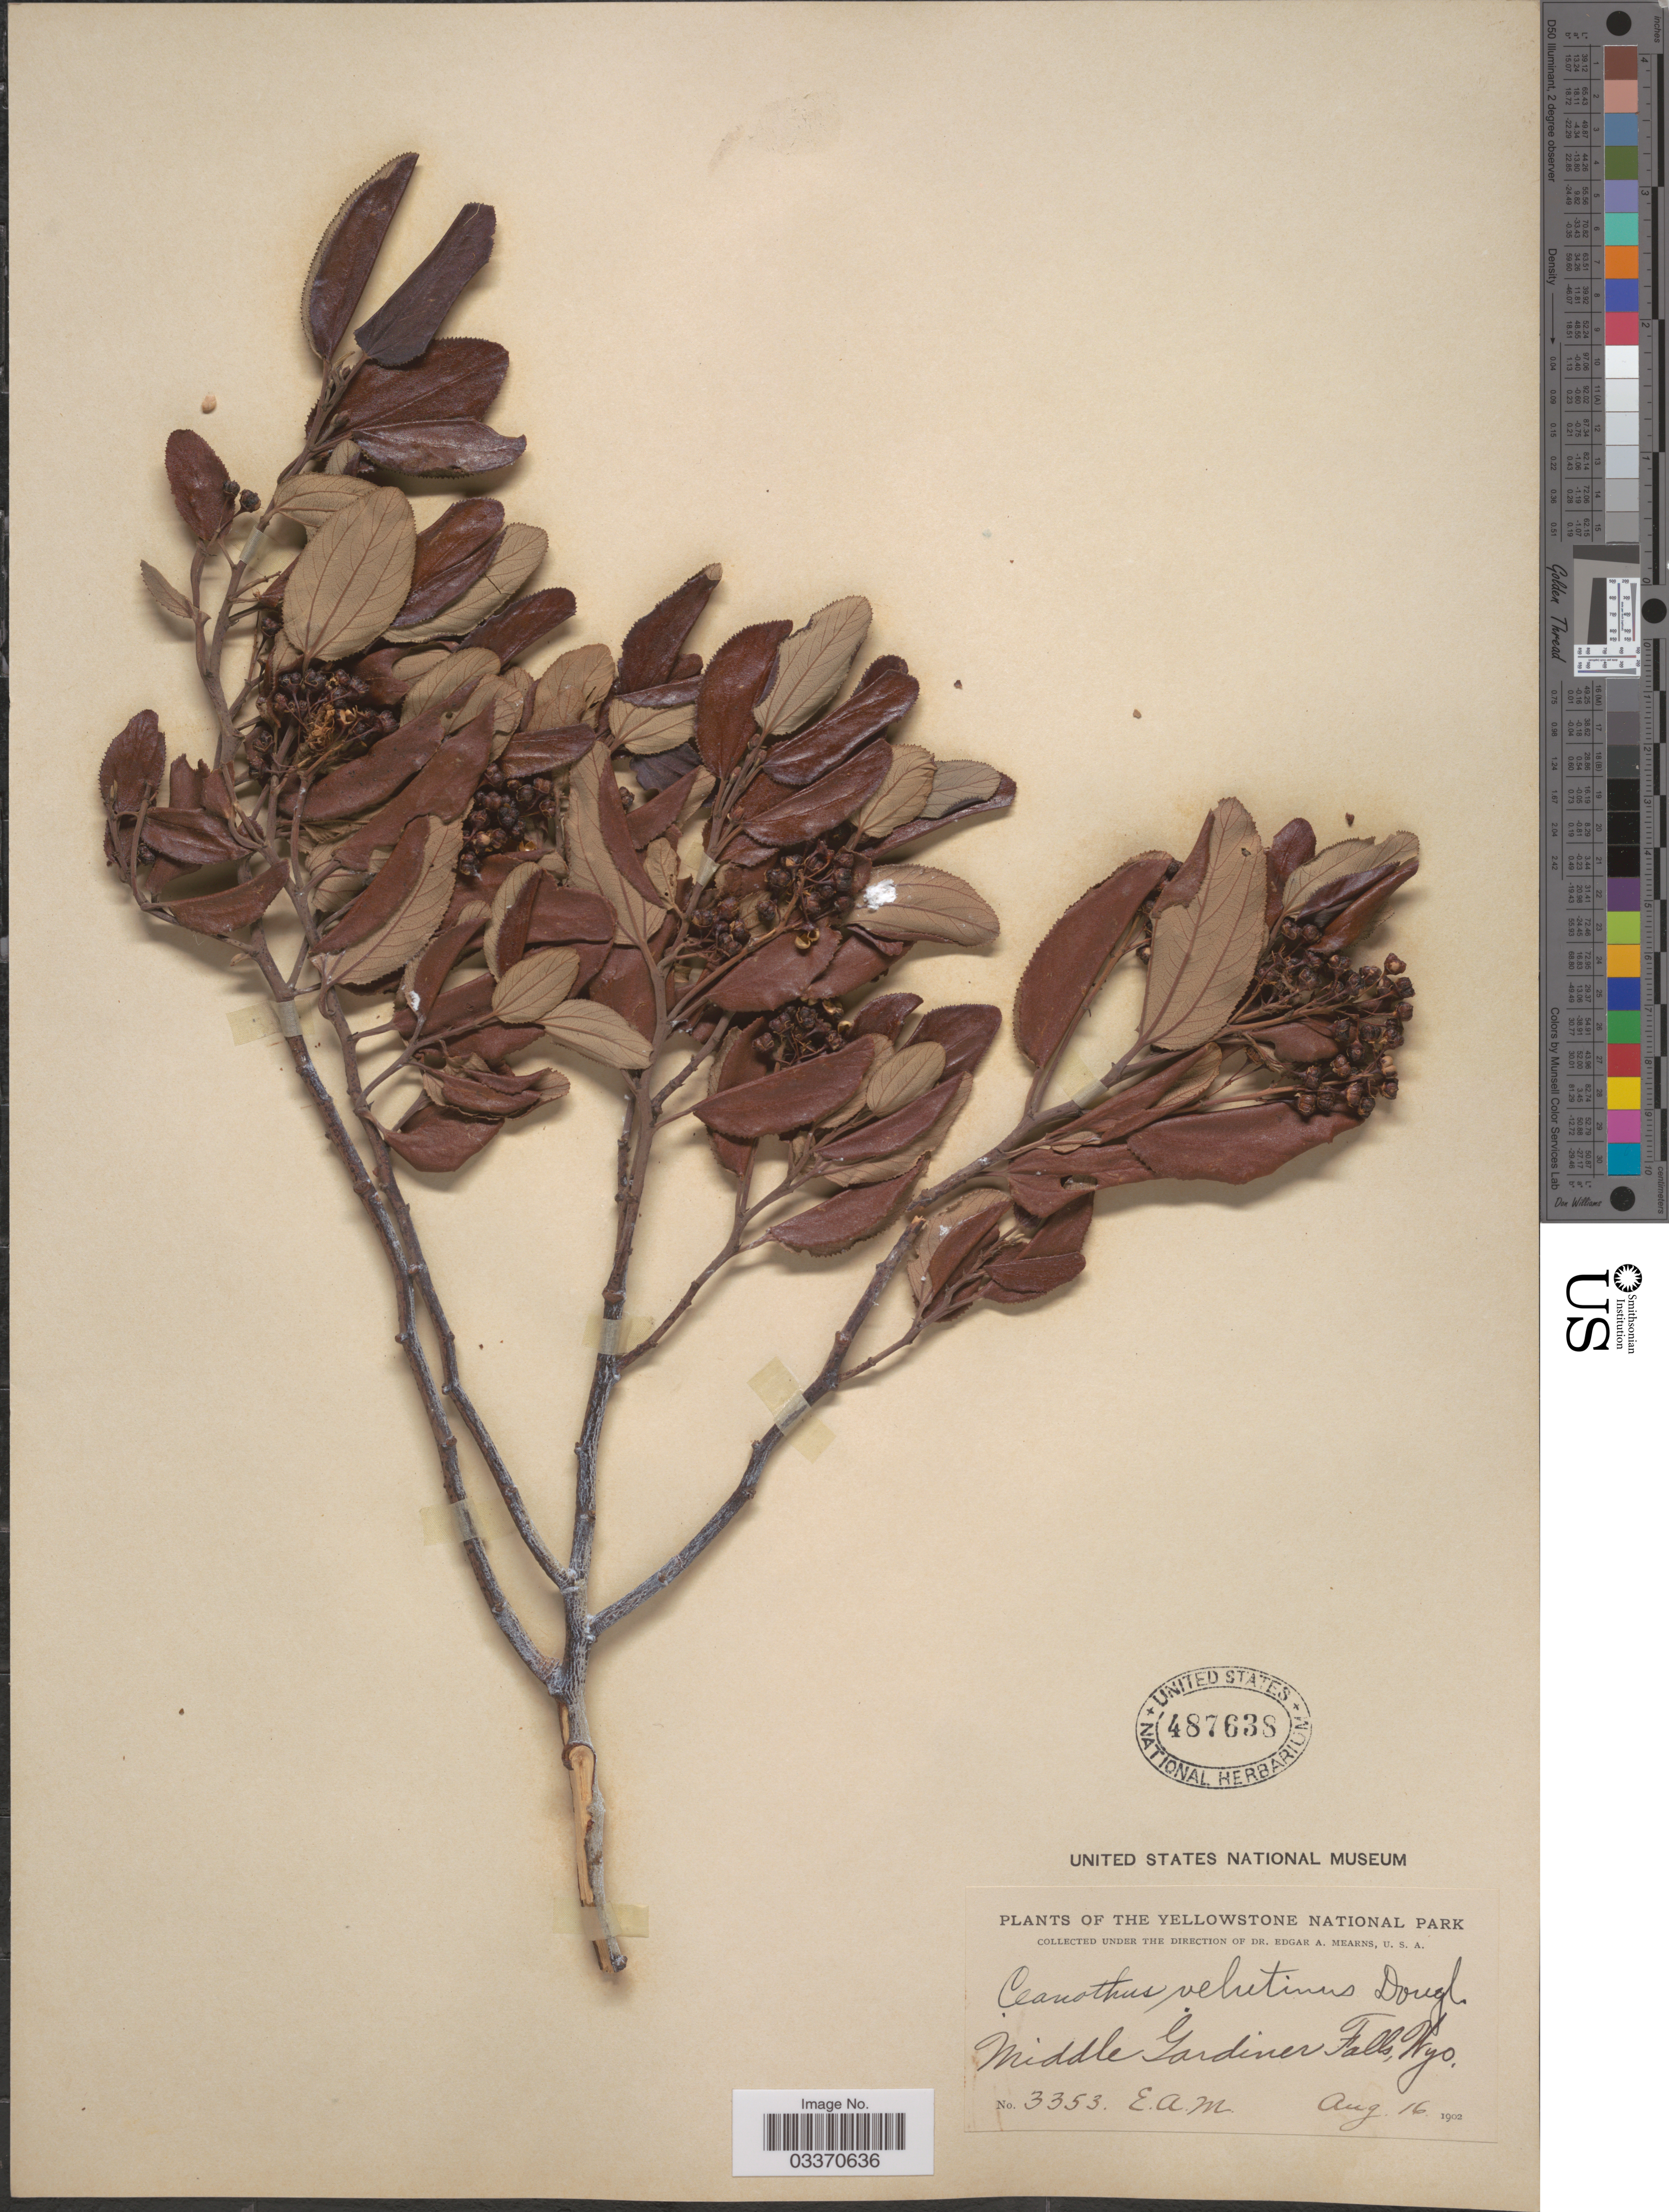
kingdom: Plantae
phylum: Tracheophyta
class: Magnoliopsida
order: Rosales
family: Rhamnaceae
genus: Ceanothus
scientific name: Ceanothus velutinus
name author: Douglas ex Hook.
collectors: E. A. Mearns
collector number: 3353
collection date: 1902-08-16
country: United States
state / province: Wyoming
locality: The Yellowstone National Park. Middle Gardiner Falls.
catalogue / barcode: US 487638